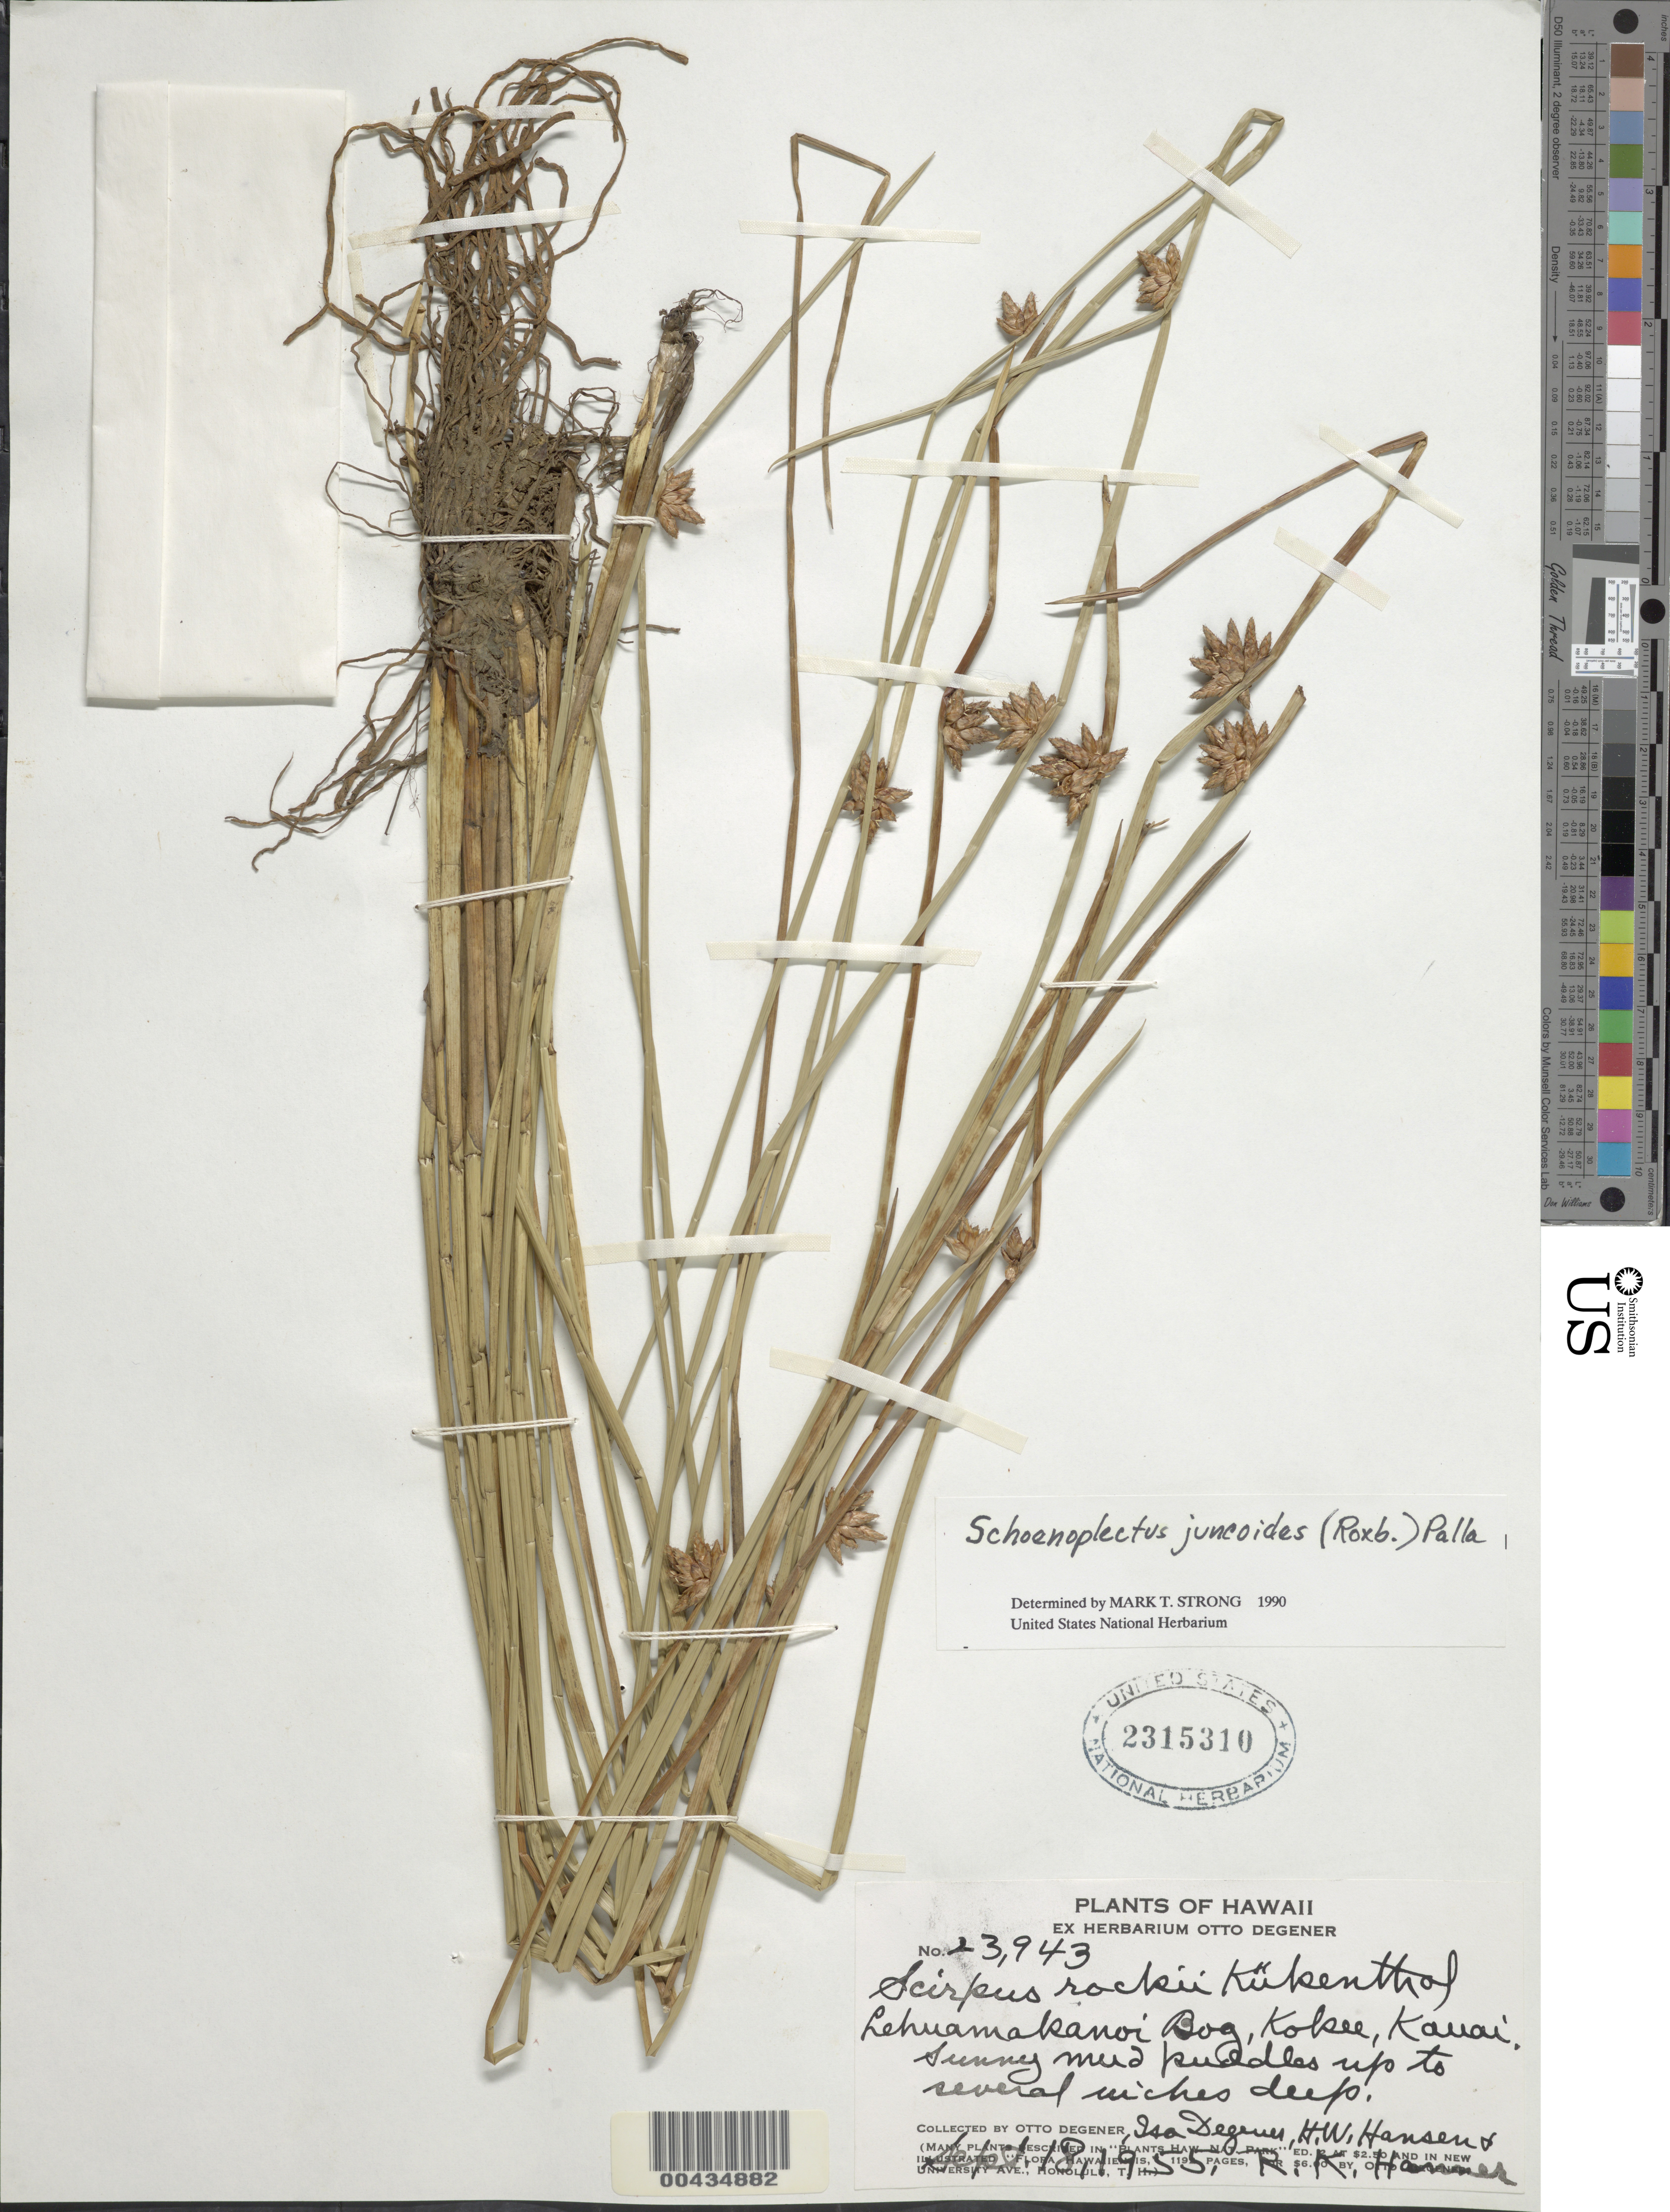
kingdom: Plantae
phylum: Tracheophyta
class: Liliopsida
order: Poales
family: Cyperaceae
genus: Schoenoplectiella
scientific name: Schoenoplectiella juncoides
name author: (Roxb.)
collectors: O. Degener, I. Degener, H. Hansen & R. Hanner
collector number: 23943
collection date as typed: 18 Sep 1955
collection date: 1955-09-18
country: United States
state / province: Hawaii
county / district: Kauai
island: Kaua'i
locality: Lehuamakanoi Bog, Kokee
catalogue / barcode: US 2315310